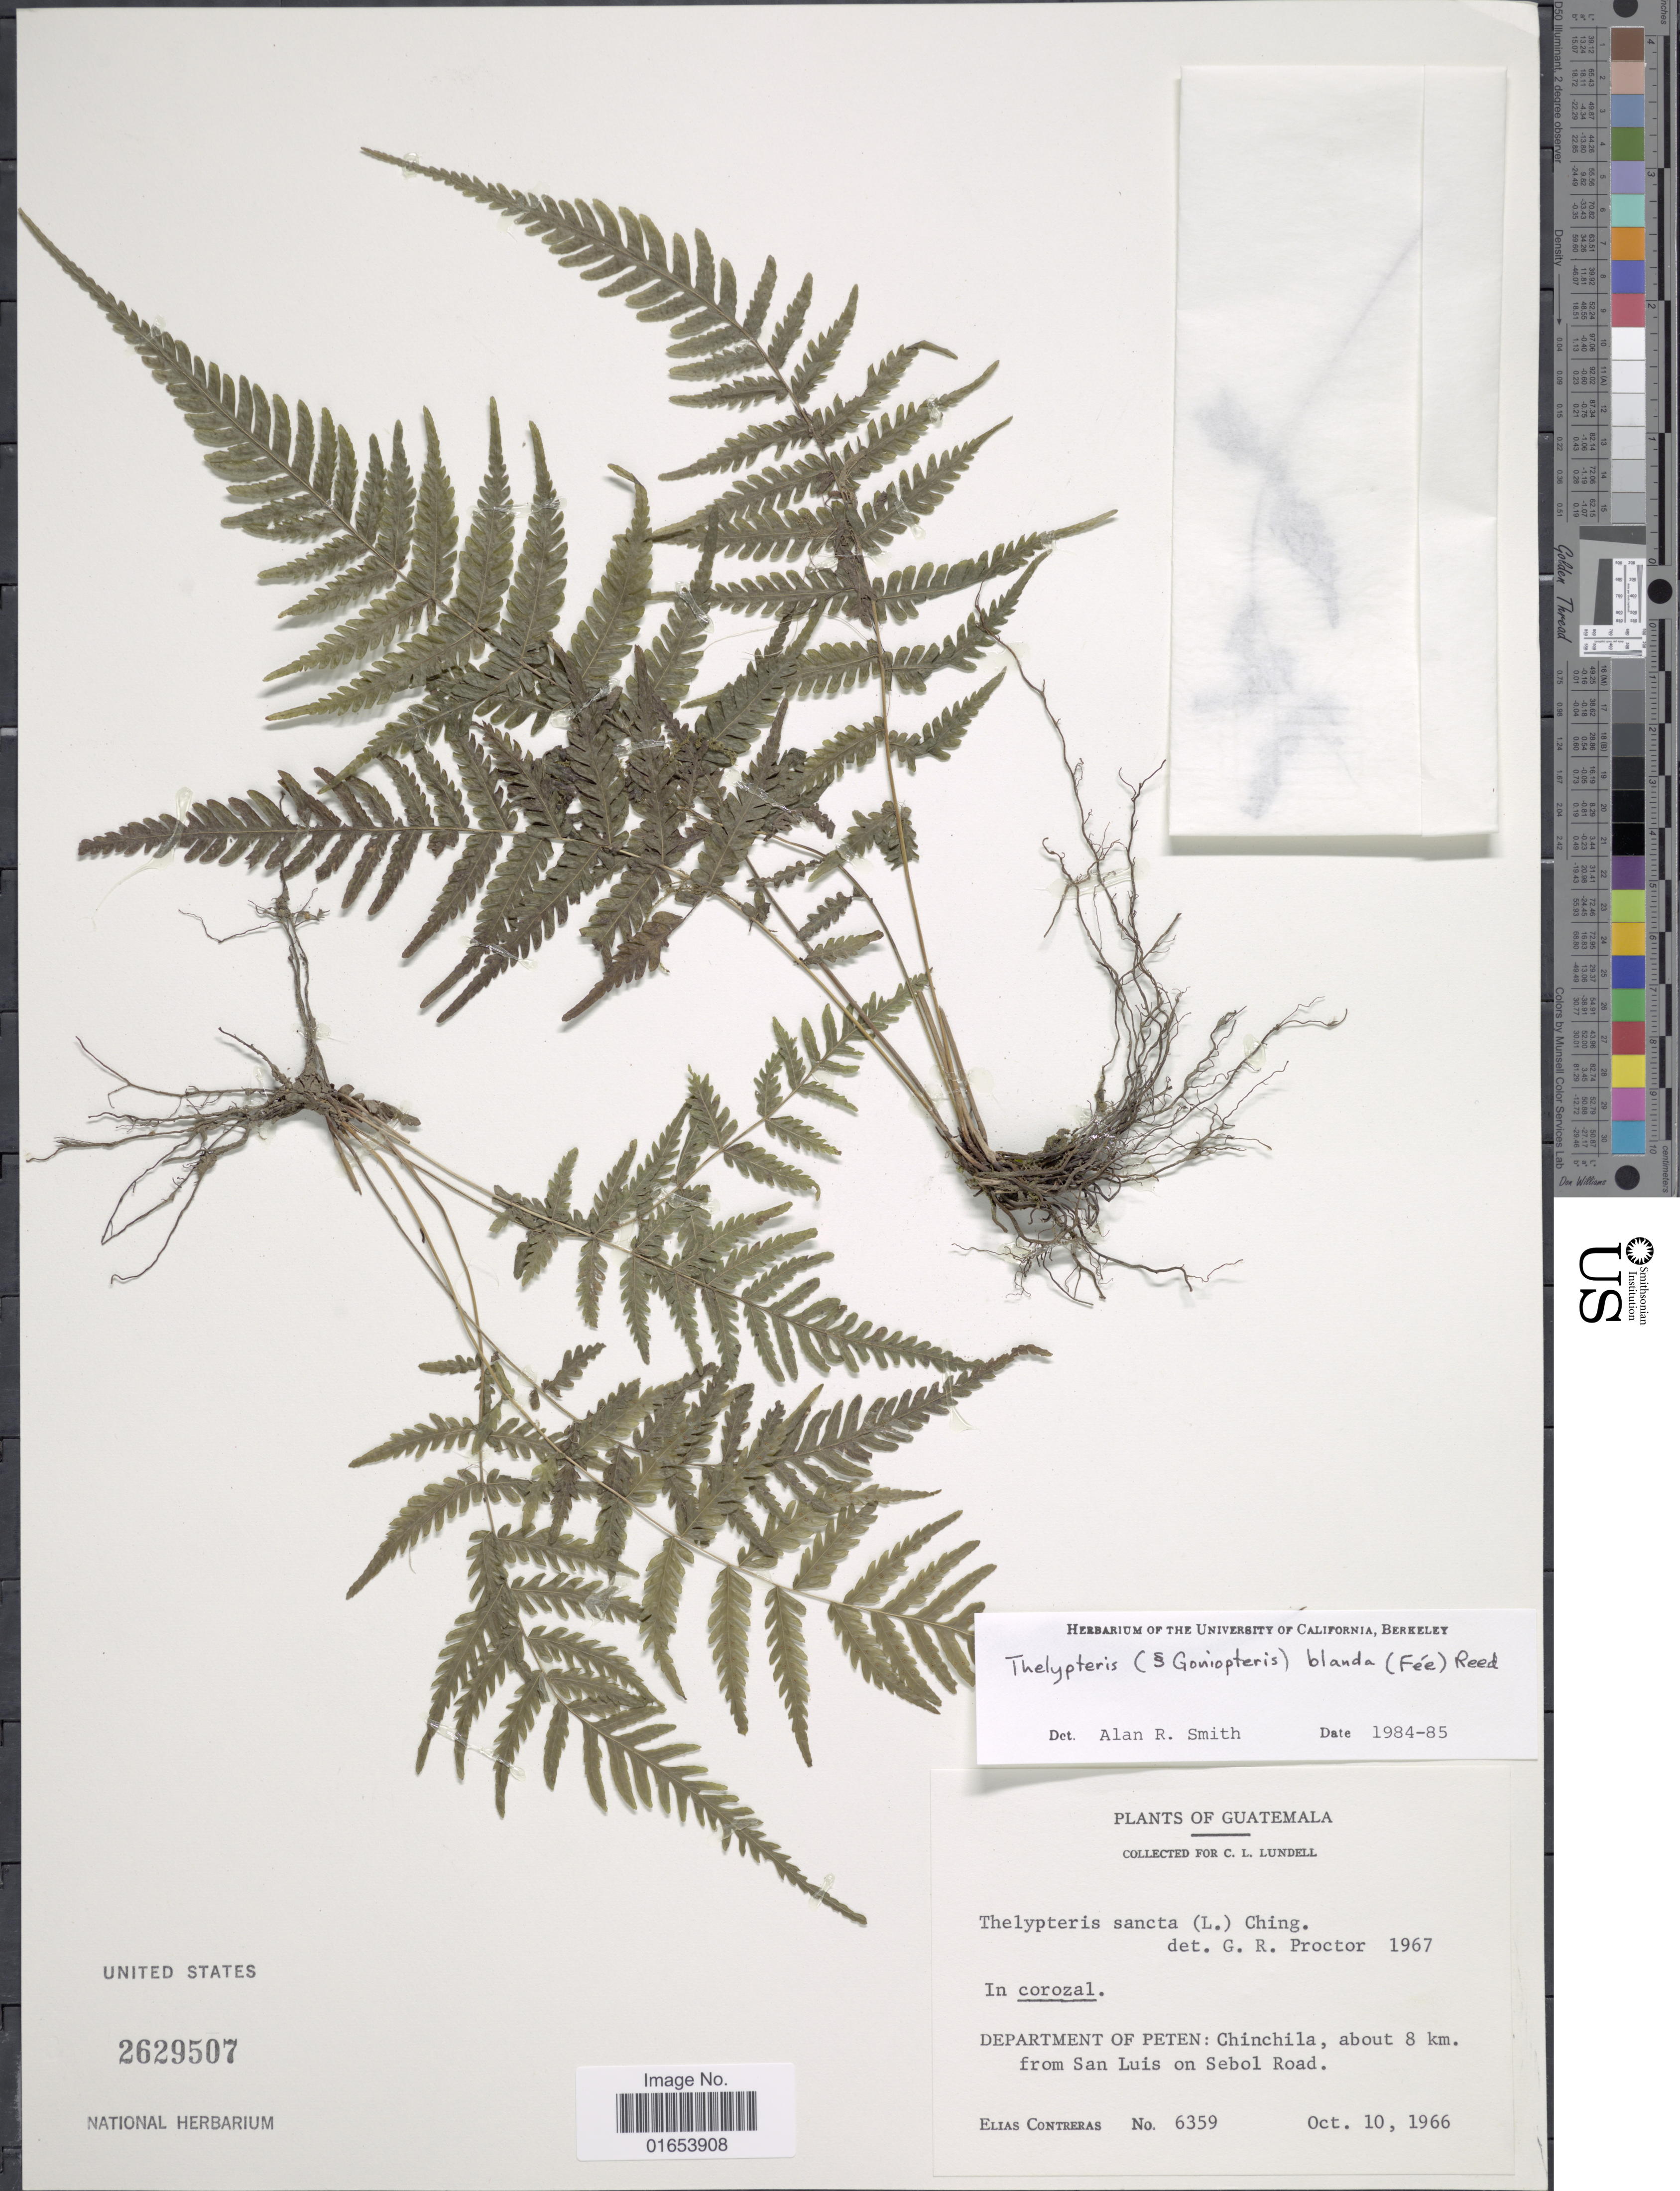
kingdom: Plantae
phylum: Tracheophyta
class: Polypodiopsida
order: Polypodiales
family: Thelypteridaceae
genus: Goniopteris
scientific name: Goniopteris blanda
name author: (Fée) Salino & T.E. Almeida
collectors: E. Contreras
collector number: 6359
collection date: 1966-10-10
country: Guatemala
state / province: El Petén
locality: Department Of Peten: Chinchila, about 8 km. from San Luis on Sebol Road, in Corozal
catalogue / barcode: US 2629507